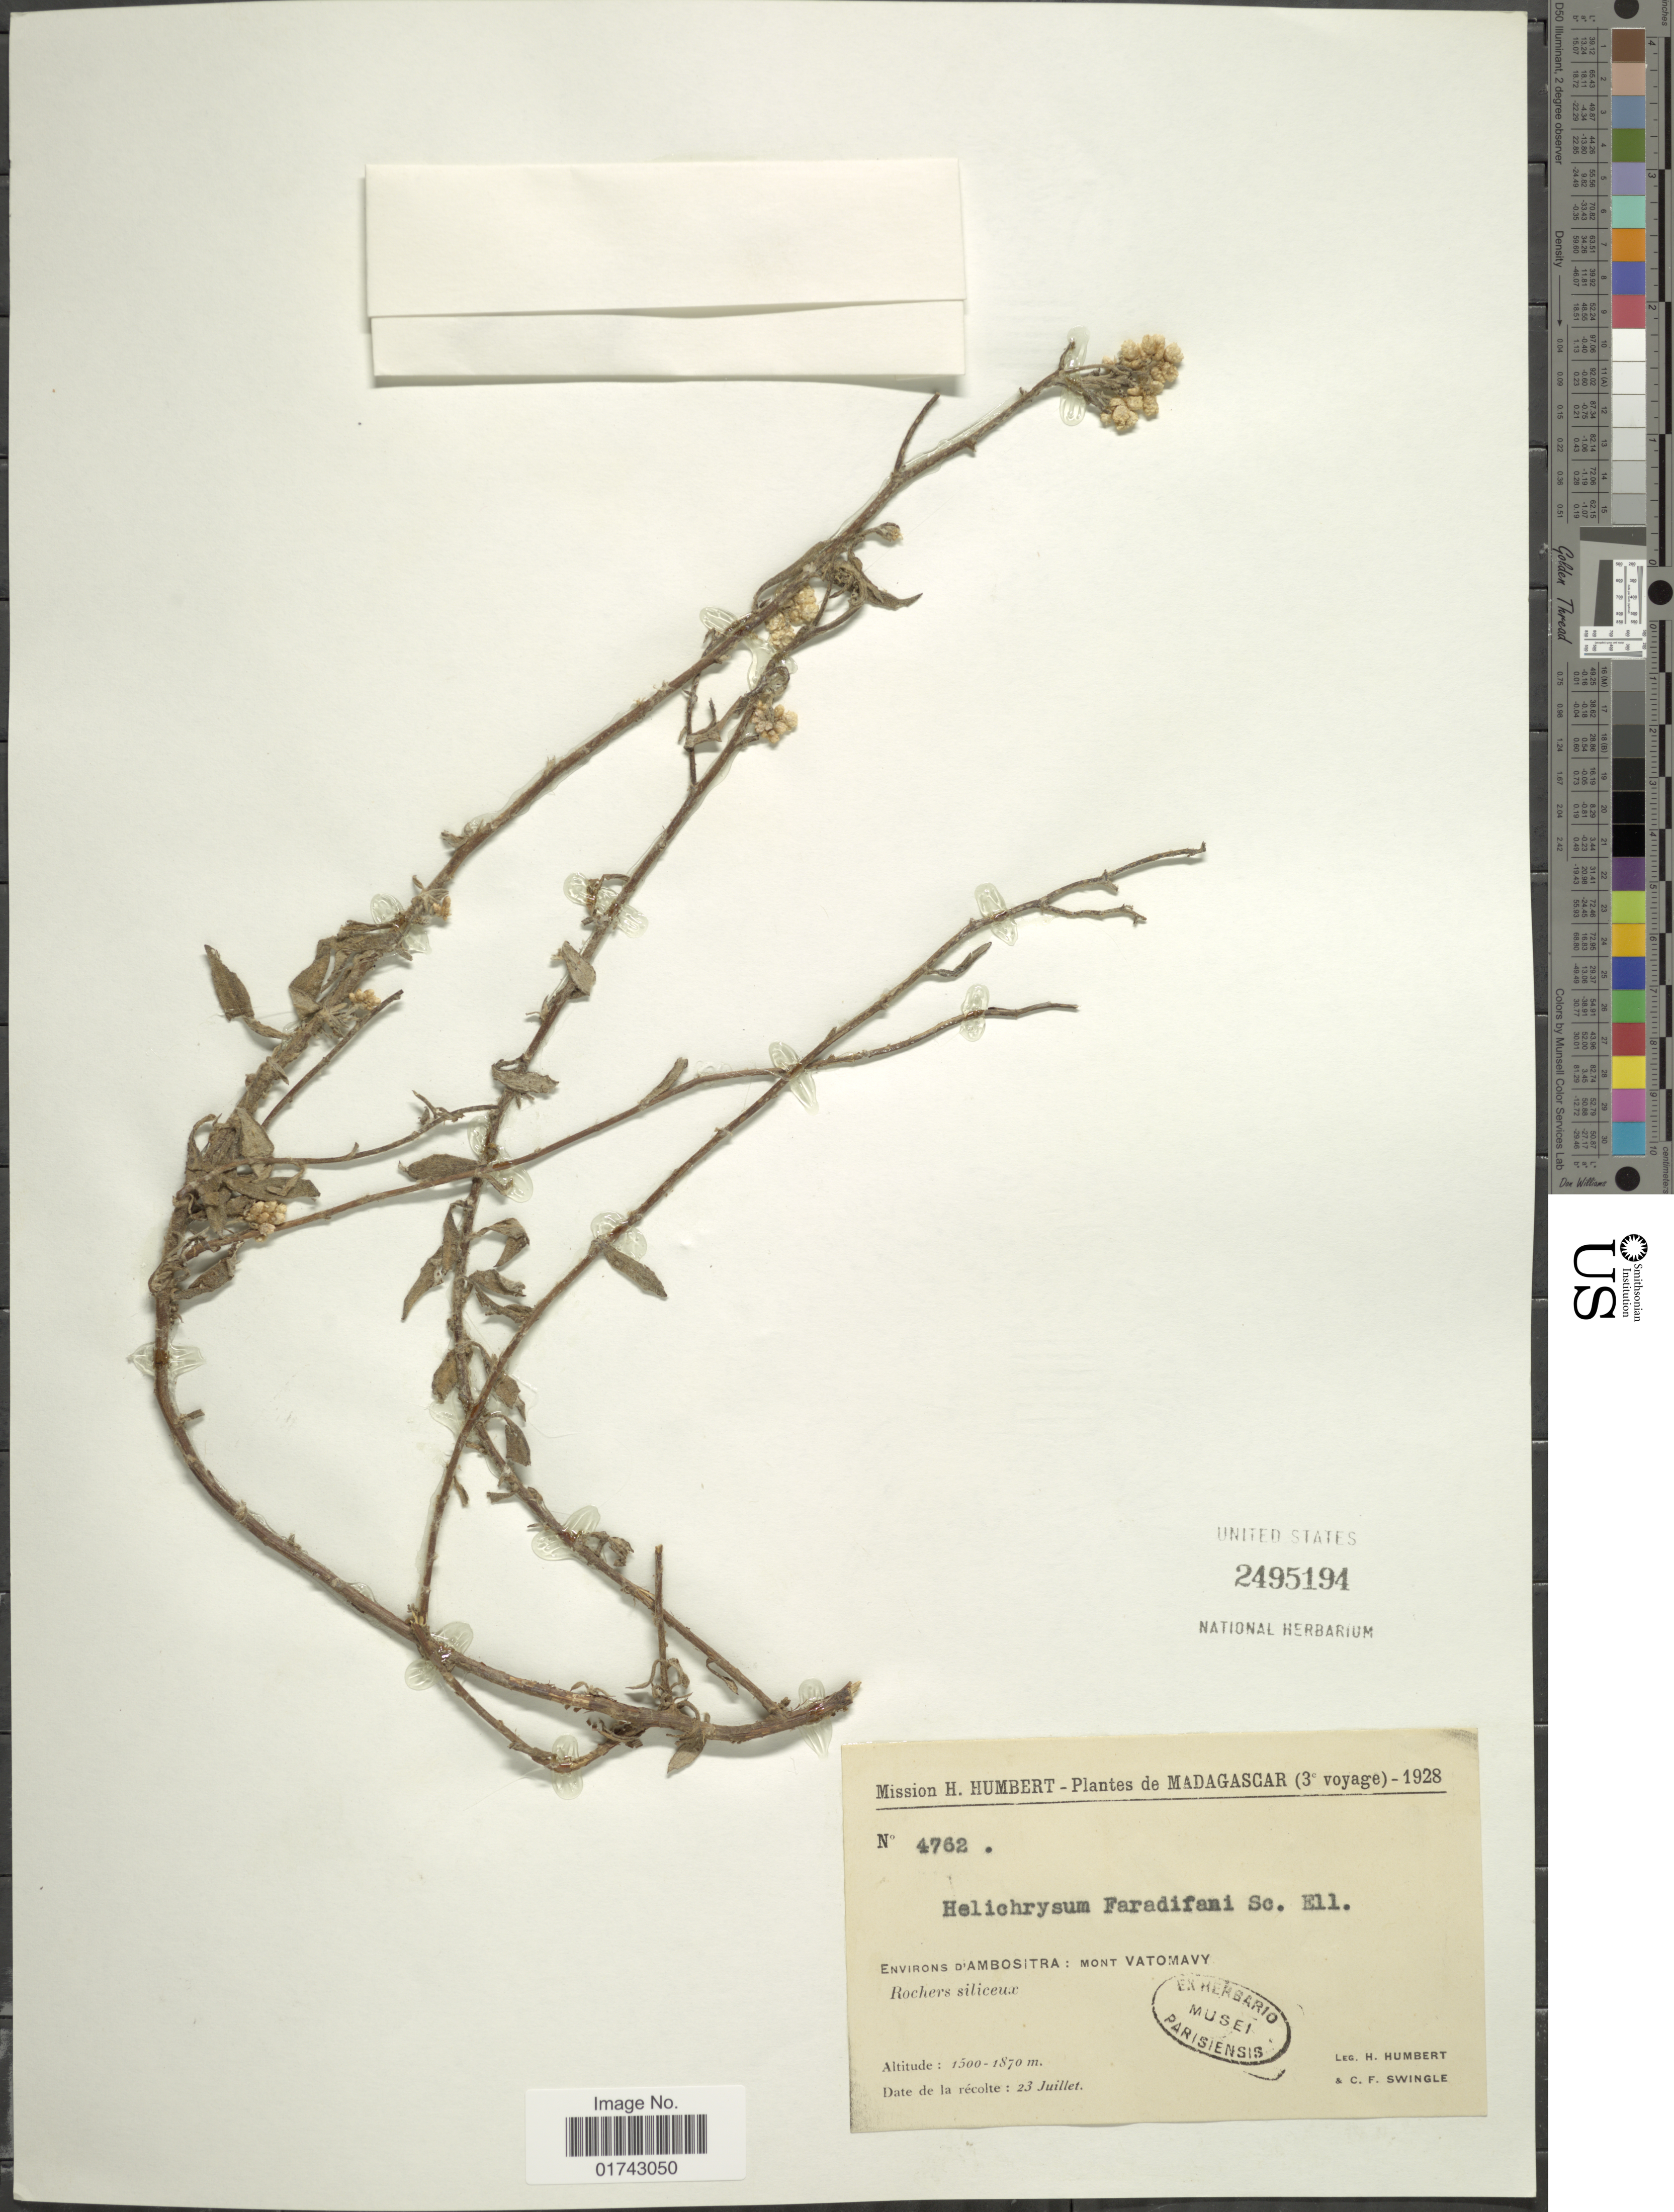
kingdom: Plantae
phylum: Tracheophyta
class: Magnoliopsida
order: Asterales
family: Asteraceae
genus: Helichrysum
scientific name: Helichrysum faradifani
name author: Scott Elliot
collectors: H. Humbert & C. Swingle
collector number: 4762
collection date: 1928-07-23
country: Madagascar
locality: Environs D'Ambositra: Mont Vatomavy, Rocher siliceux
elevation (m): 1500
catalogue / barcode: US 2495194